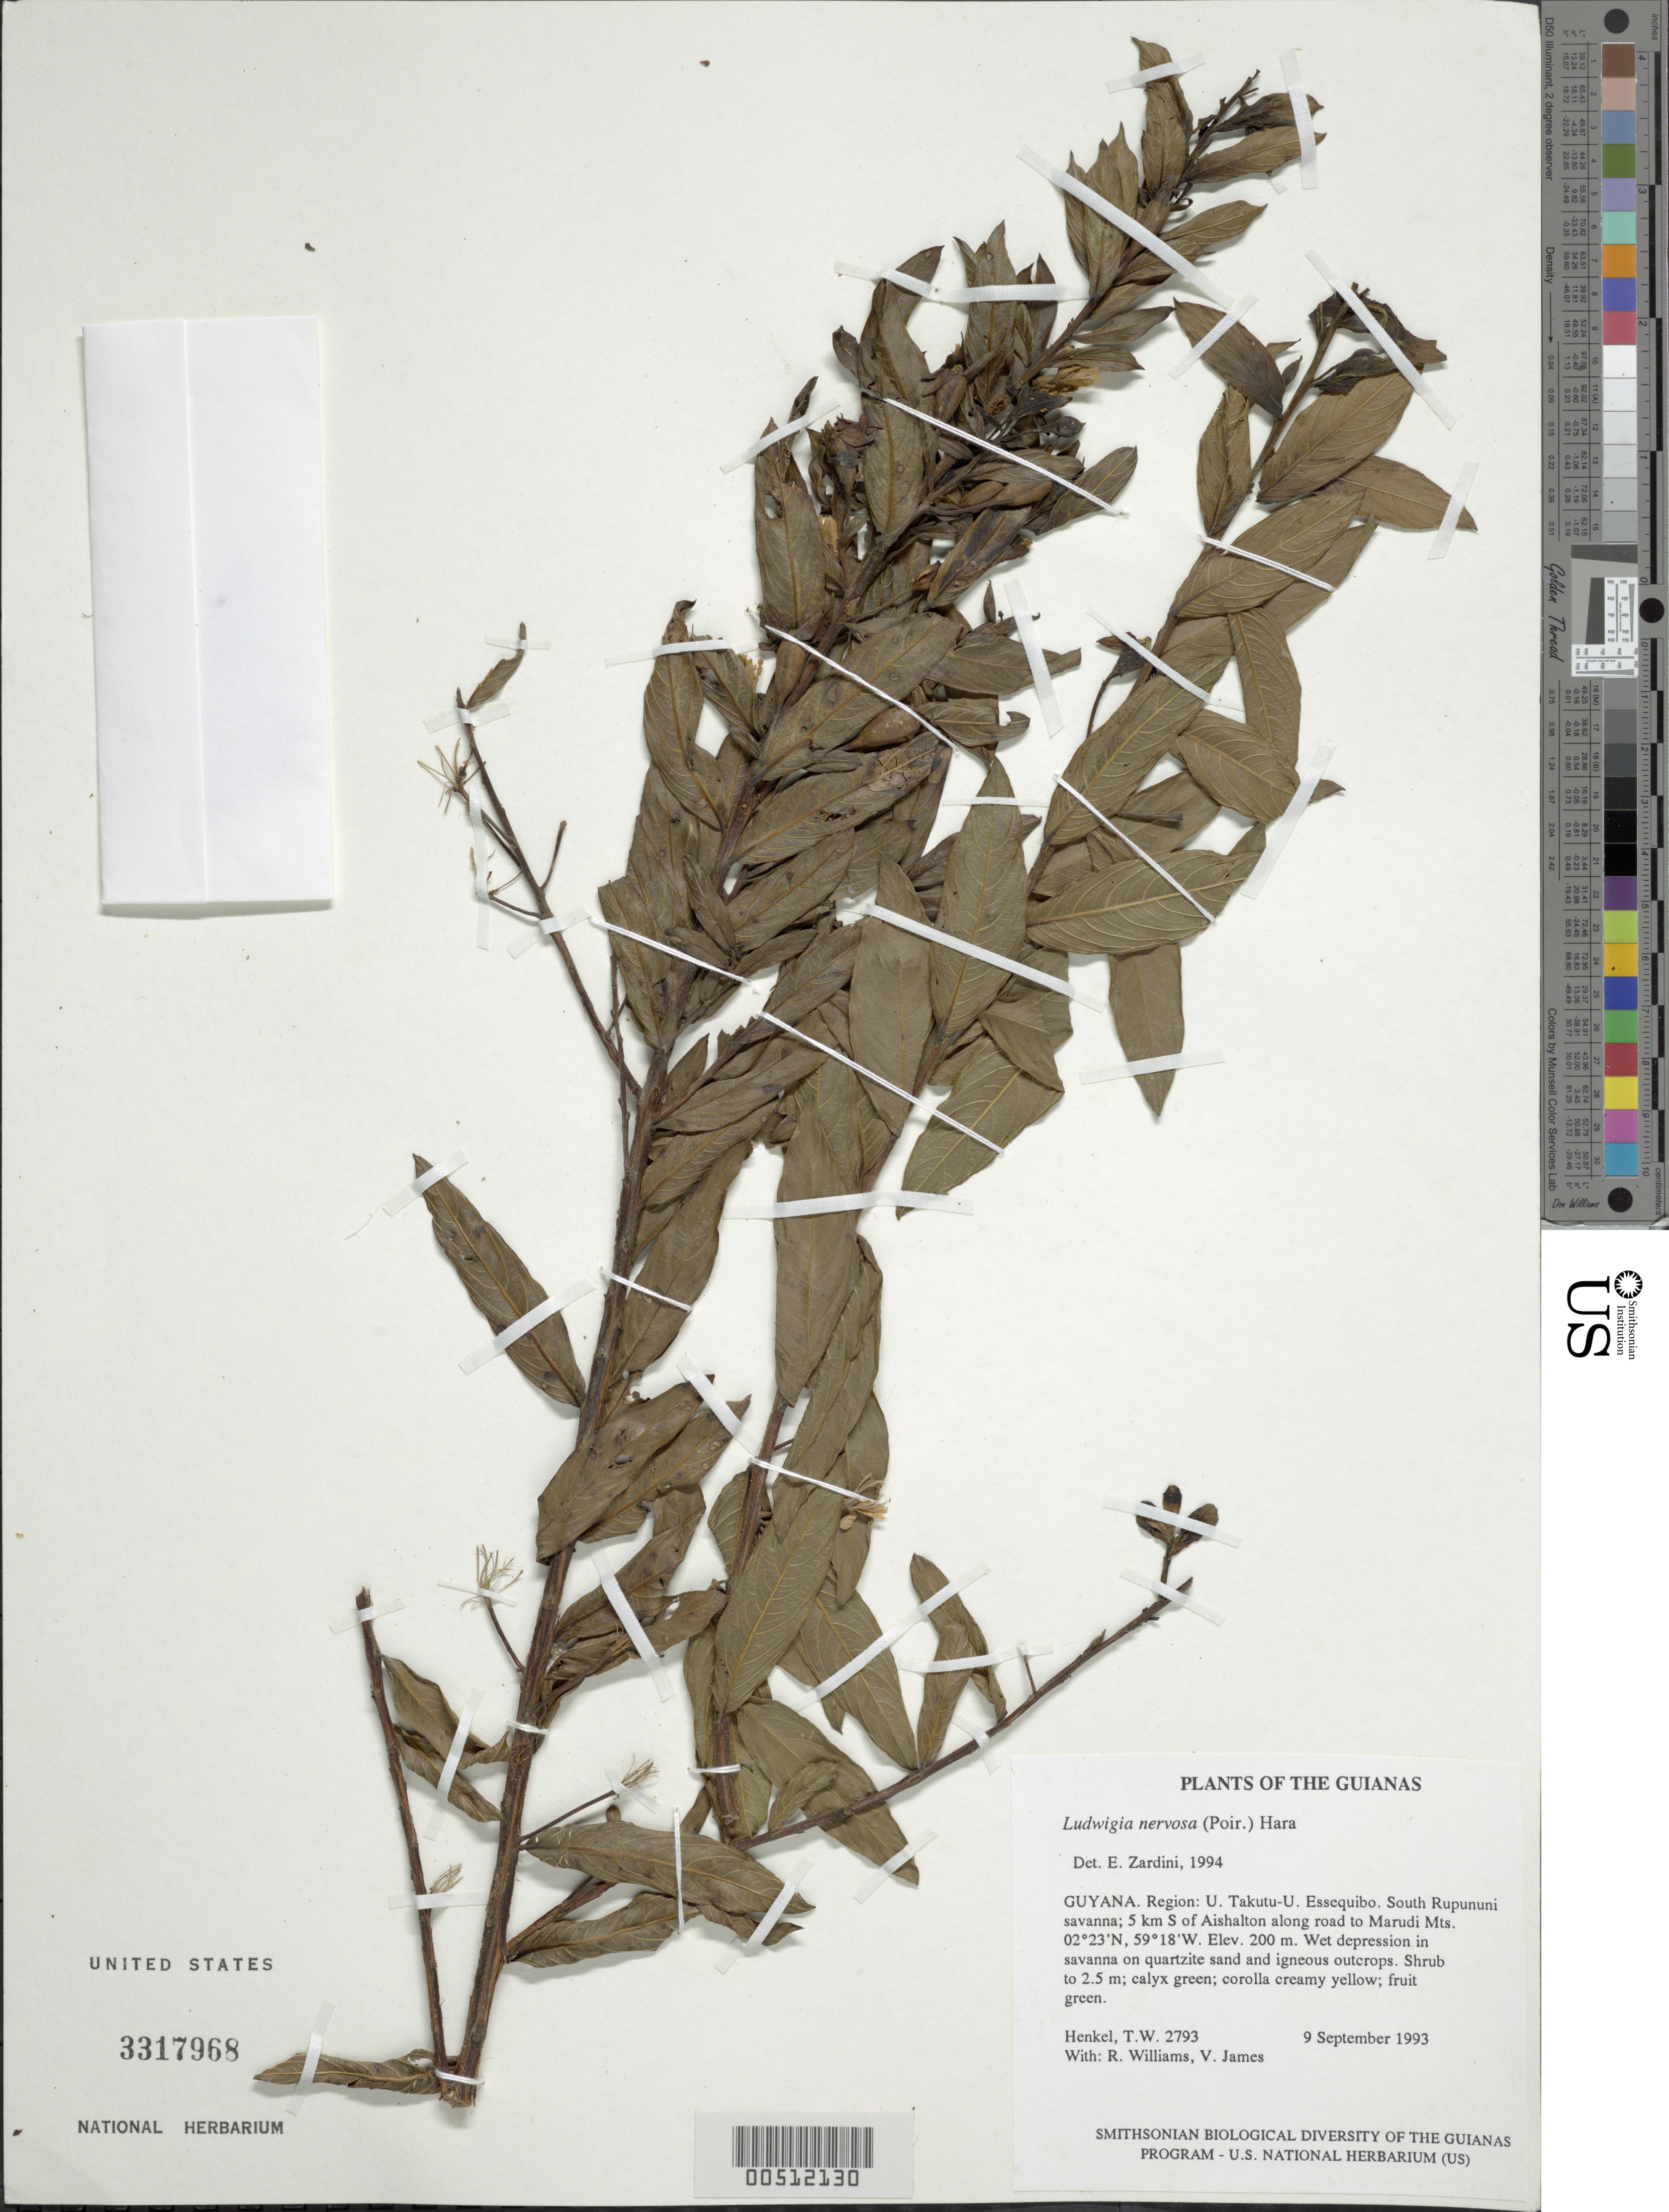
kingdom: Plantae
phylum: Tracheophyta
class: Magnoliopsida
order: Myrtales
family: Onagraceae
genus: Ludwigia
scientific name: Ludwigia nervosa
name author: (Poir.) H. Hara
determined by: Zardini, E. M.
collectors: T. Henkel, R. Williams & V. James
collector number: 2793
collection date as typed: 9 September 1993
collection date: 1993-09-09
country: Guyana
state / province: U. Takutu-U. Essequibo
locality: South Rupununi savanna; 5 km S of Aishalton along road to Marudi Mts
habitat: Wet depression in savanna on quartzite sand and igneous outcrops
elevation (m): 200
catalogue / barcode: US 3317968